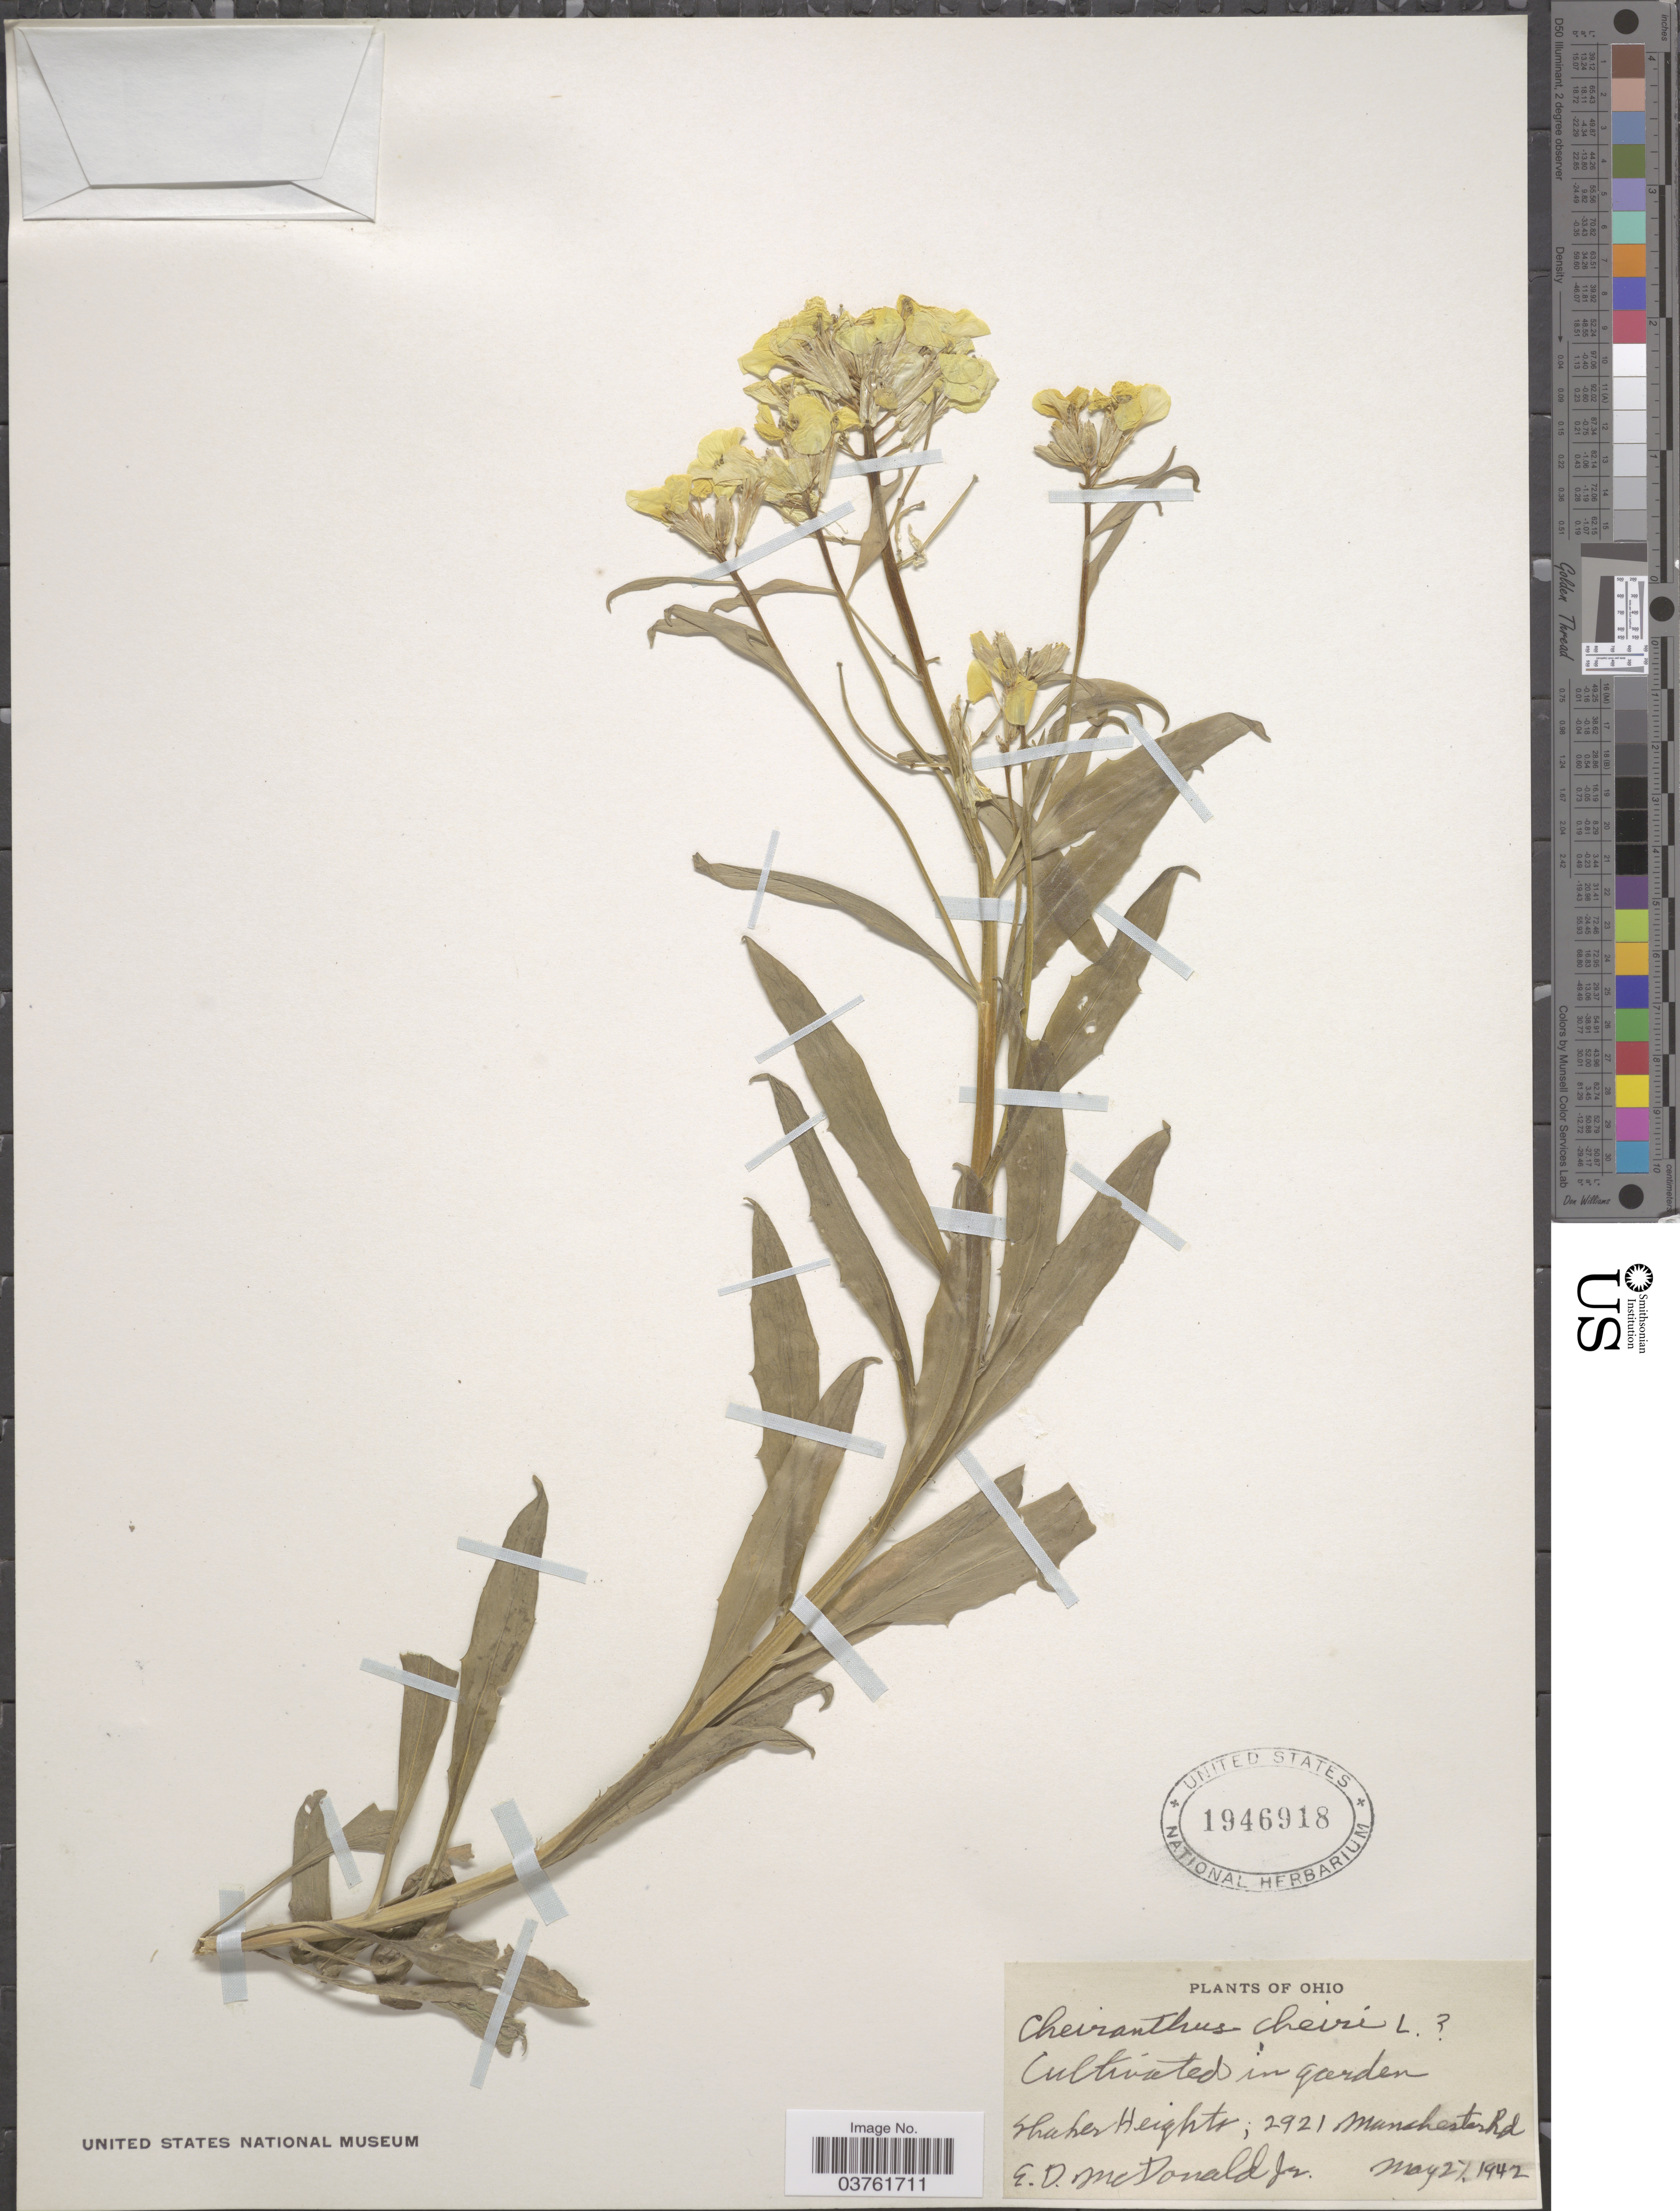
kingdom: Plantae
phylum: Tracheophyta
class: Magnoliopsida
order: Brassicales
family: Brassicaceae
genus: Cheiranthus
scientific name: Cheiranthus x cheiri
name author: L.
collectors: E. D. McDonald Jr.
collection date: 1942-05-21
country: United States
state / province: Ohio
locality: Shaker Heights; 2921 Manchester Rd.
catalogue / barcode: US 1946918